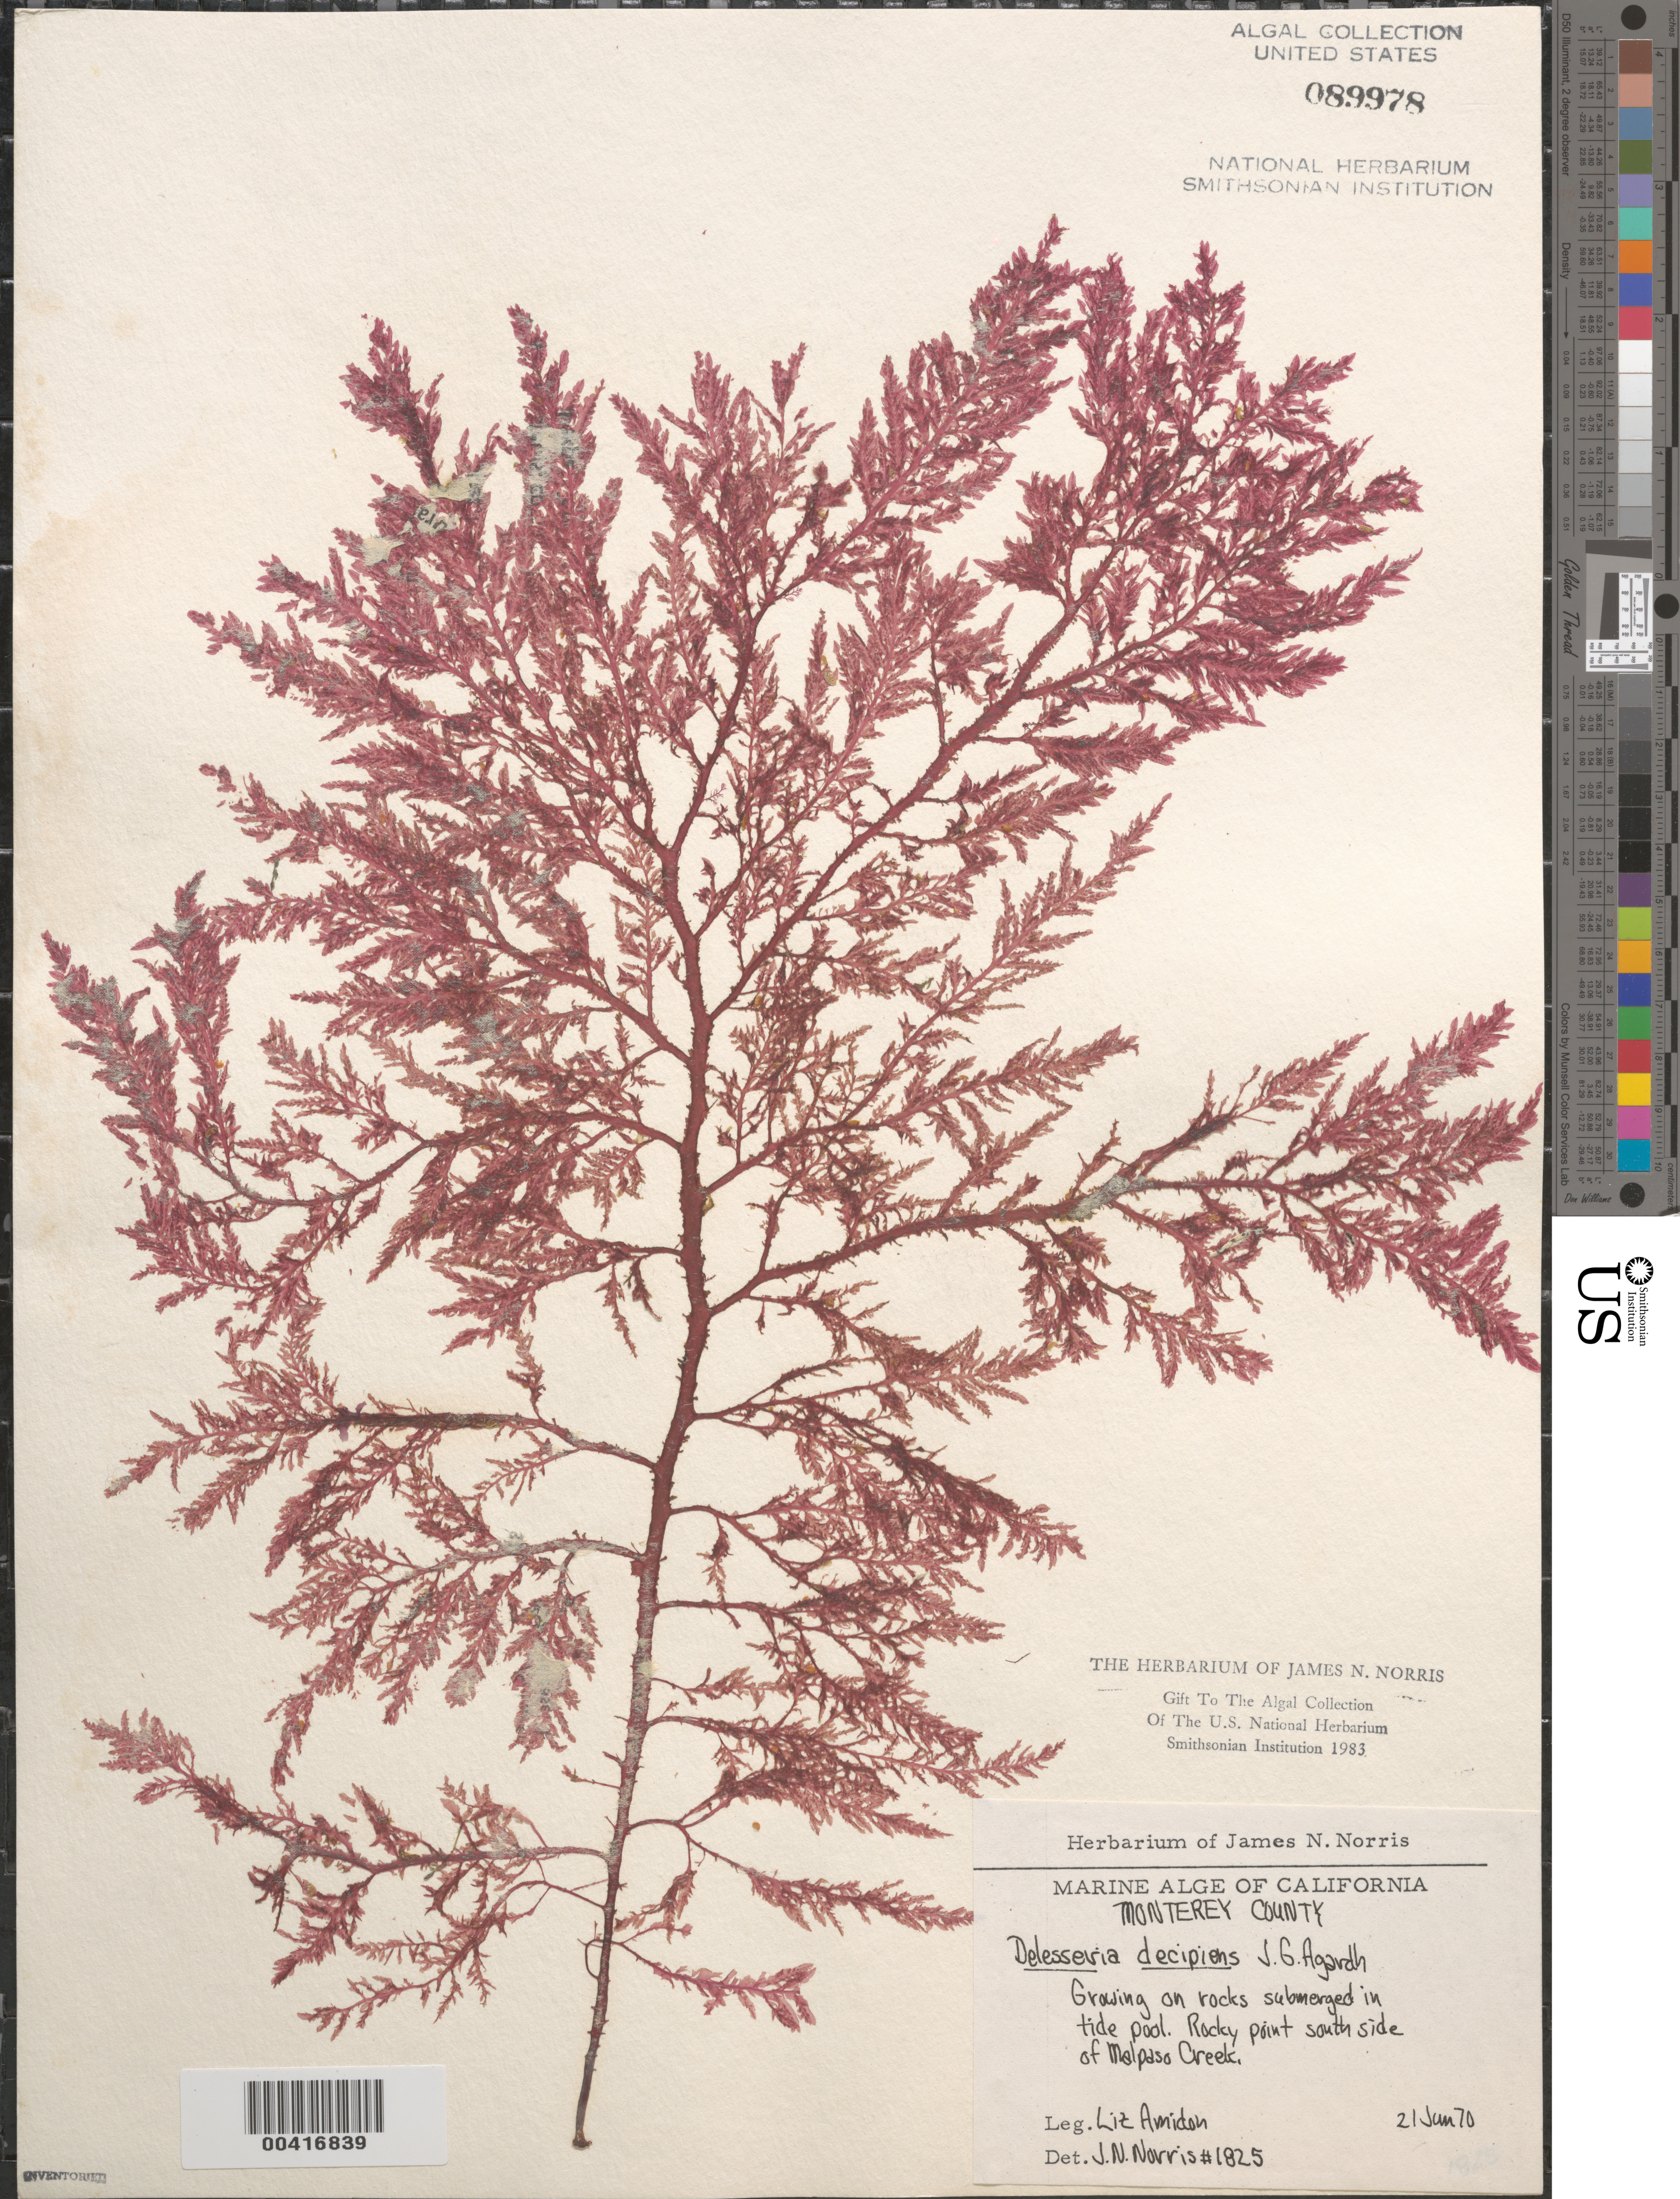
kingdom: Plantae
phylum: Rhodophyta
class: Florideophyceae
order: Ceramiales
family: Delesseriaceae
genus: Delesseria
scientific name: Delesseria decipiens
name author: J. Agardh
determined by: Norris, James N.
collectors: E. Amidon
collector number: JN-1825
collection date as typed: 21 Jun 1970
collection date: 1970-06-21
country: United States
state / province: California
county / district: Monterey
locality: Malpaso Creek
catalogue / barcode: US 89978